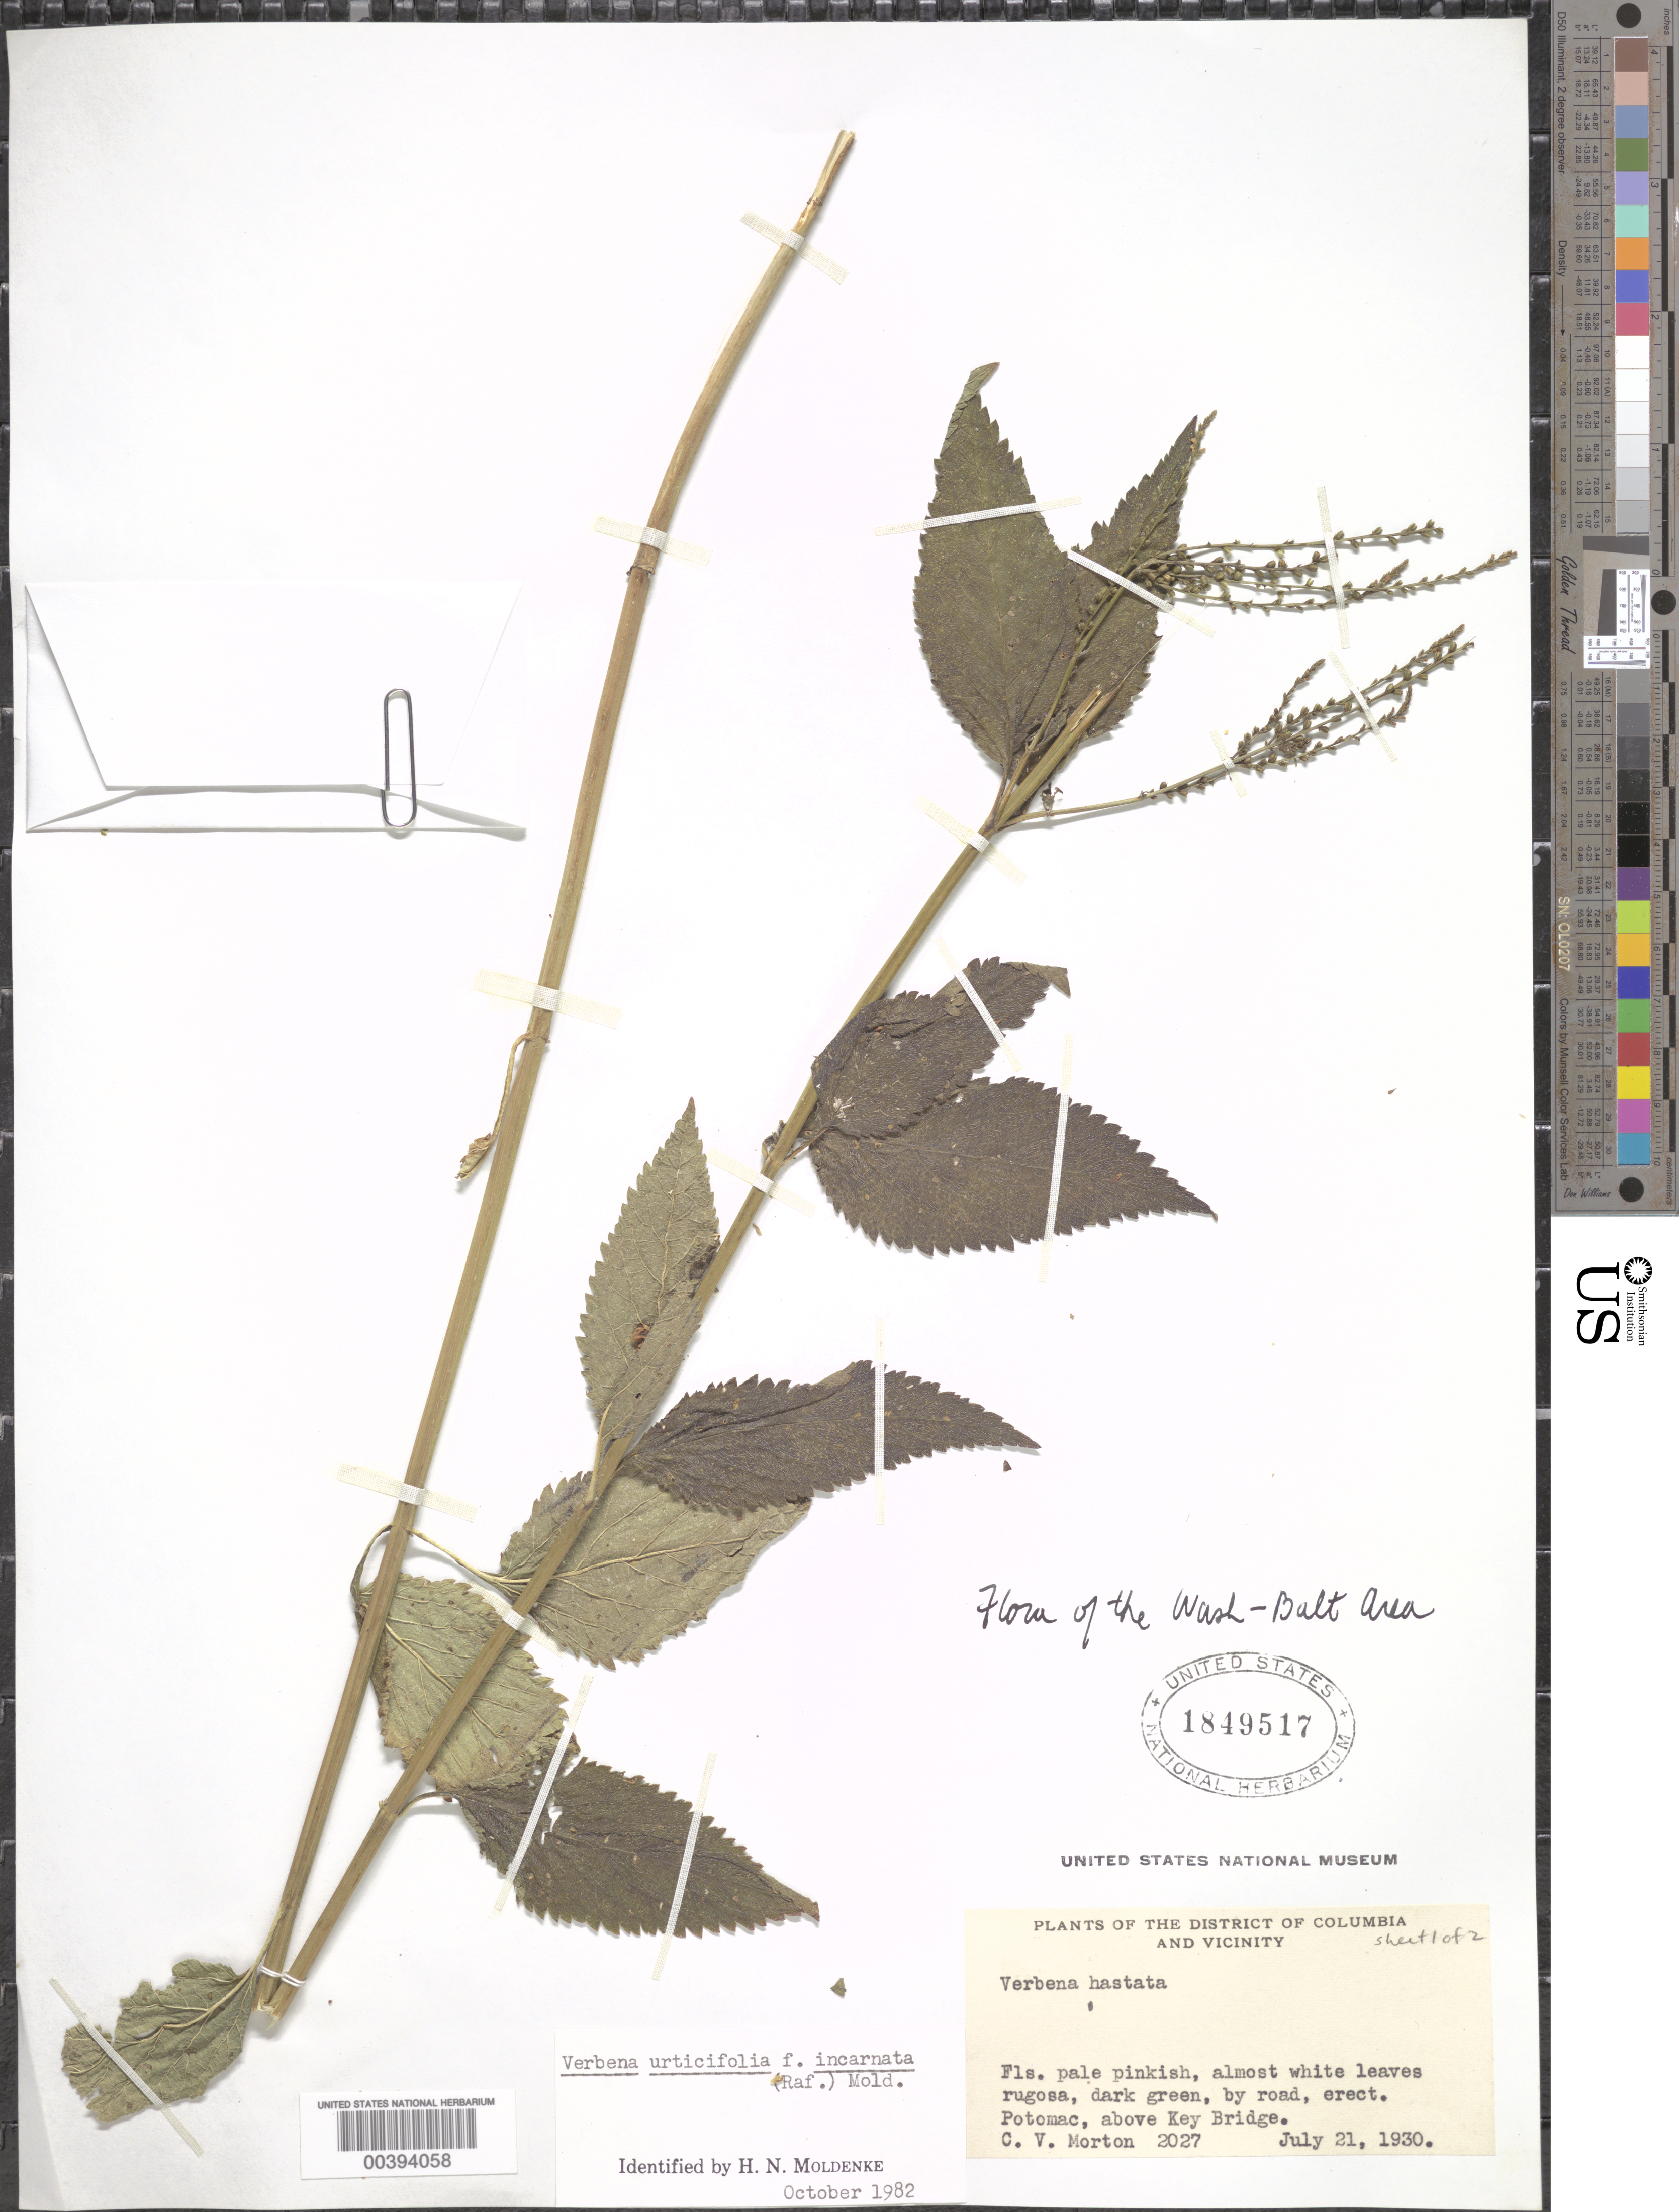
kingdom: Plantae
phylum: Tracheophyta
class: Magnoliopsida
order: Lamiales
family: Verbenaceae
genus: Verbena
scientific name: Verbena urticifolia f. incarnata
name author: (Raf.) Moldenke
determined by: Moldenke, H. N.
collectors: C. V. Morton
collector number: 2027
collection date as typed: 21 Jul 1930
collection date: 1930-07-21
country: United States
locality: Potomac River above Key Bridge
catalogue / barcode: US 1849517